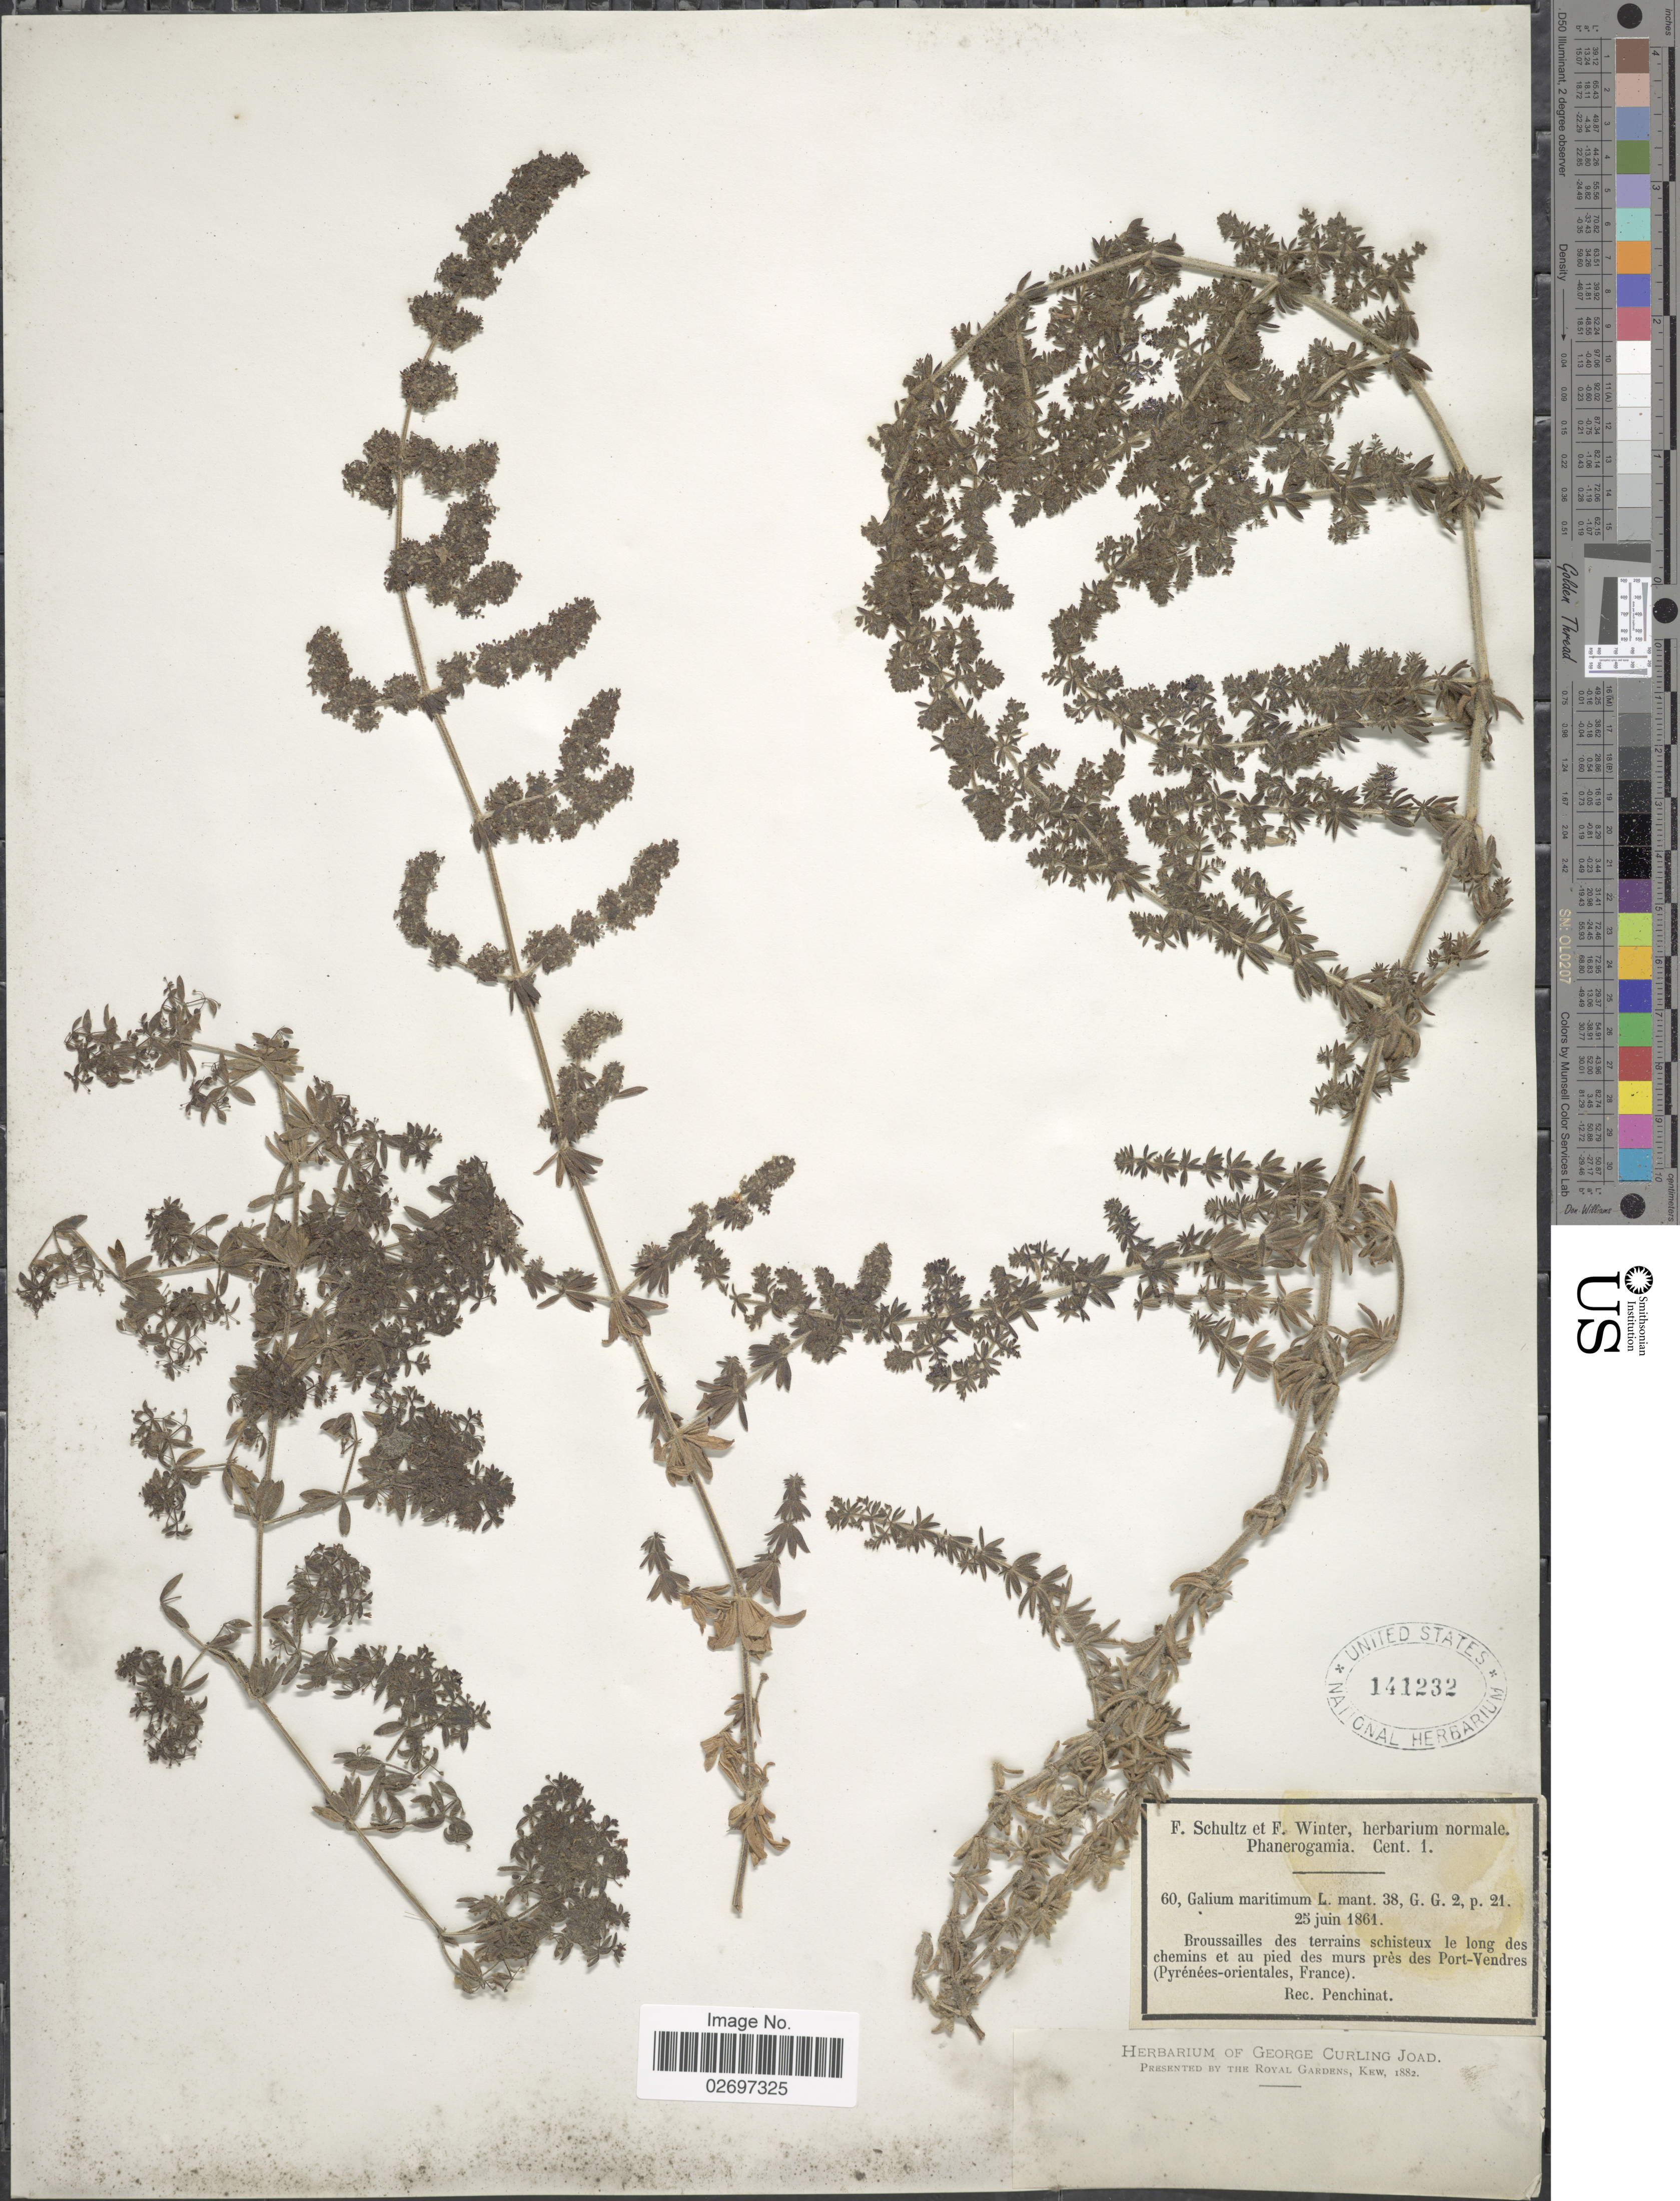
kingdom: Plantae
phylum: Tracheophyta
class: Magnoliopsida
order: Gentianales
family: Rubiaceae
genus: Galium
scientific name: Galium maritimum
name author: L.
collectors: F. Schultz & F. Winter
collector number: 60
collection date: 1861-06-25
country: France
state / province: Occitanie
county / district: Pyrénées-Orientales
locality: Port-Vendres (Pyrénées-orientales)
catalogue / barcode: US 141232